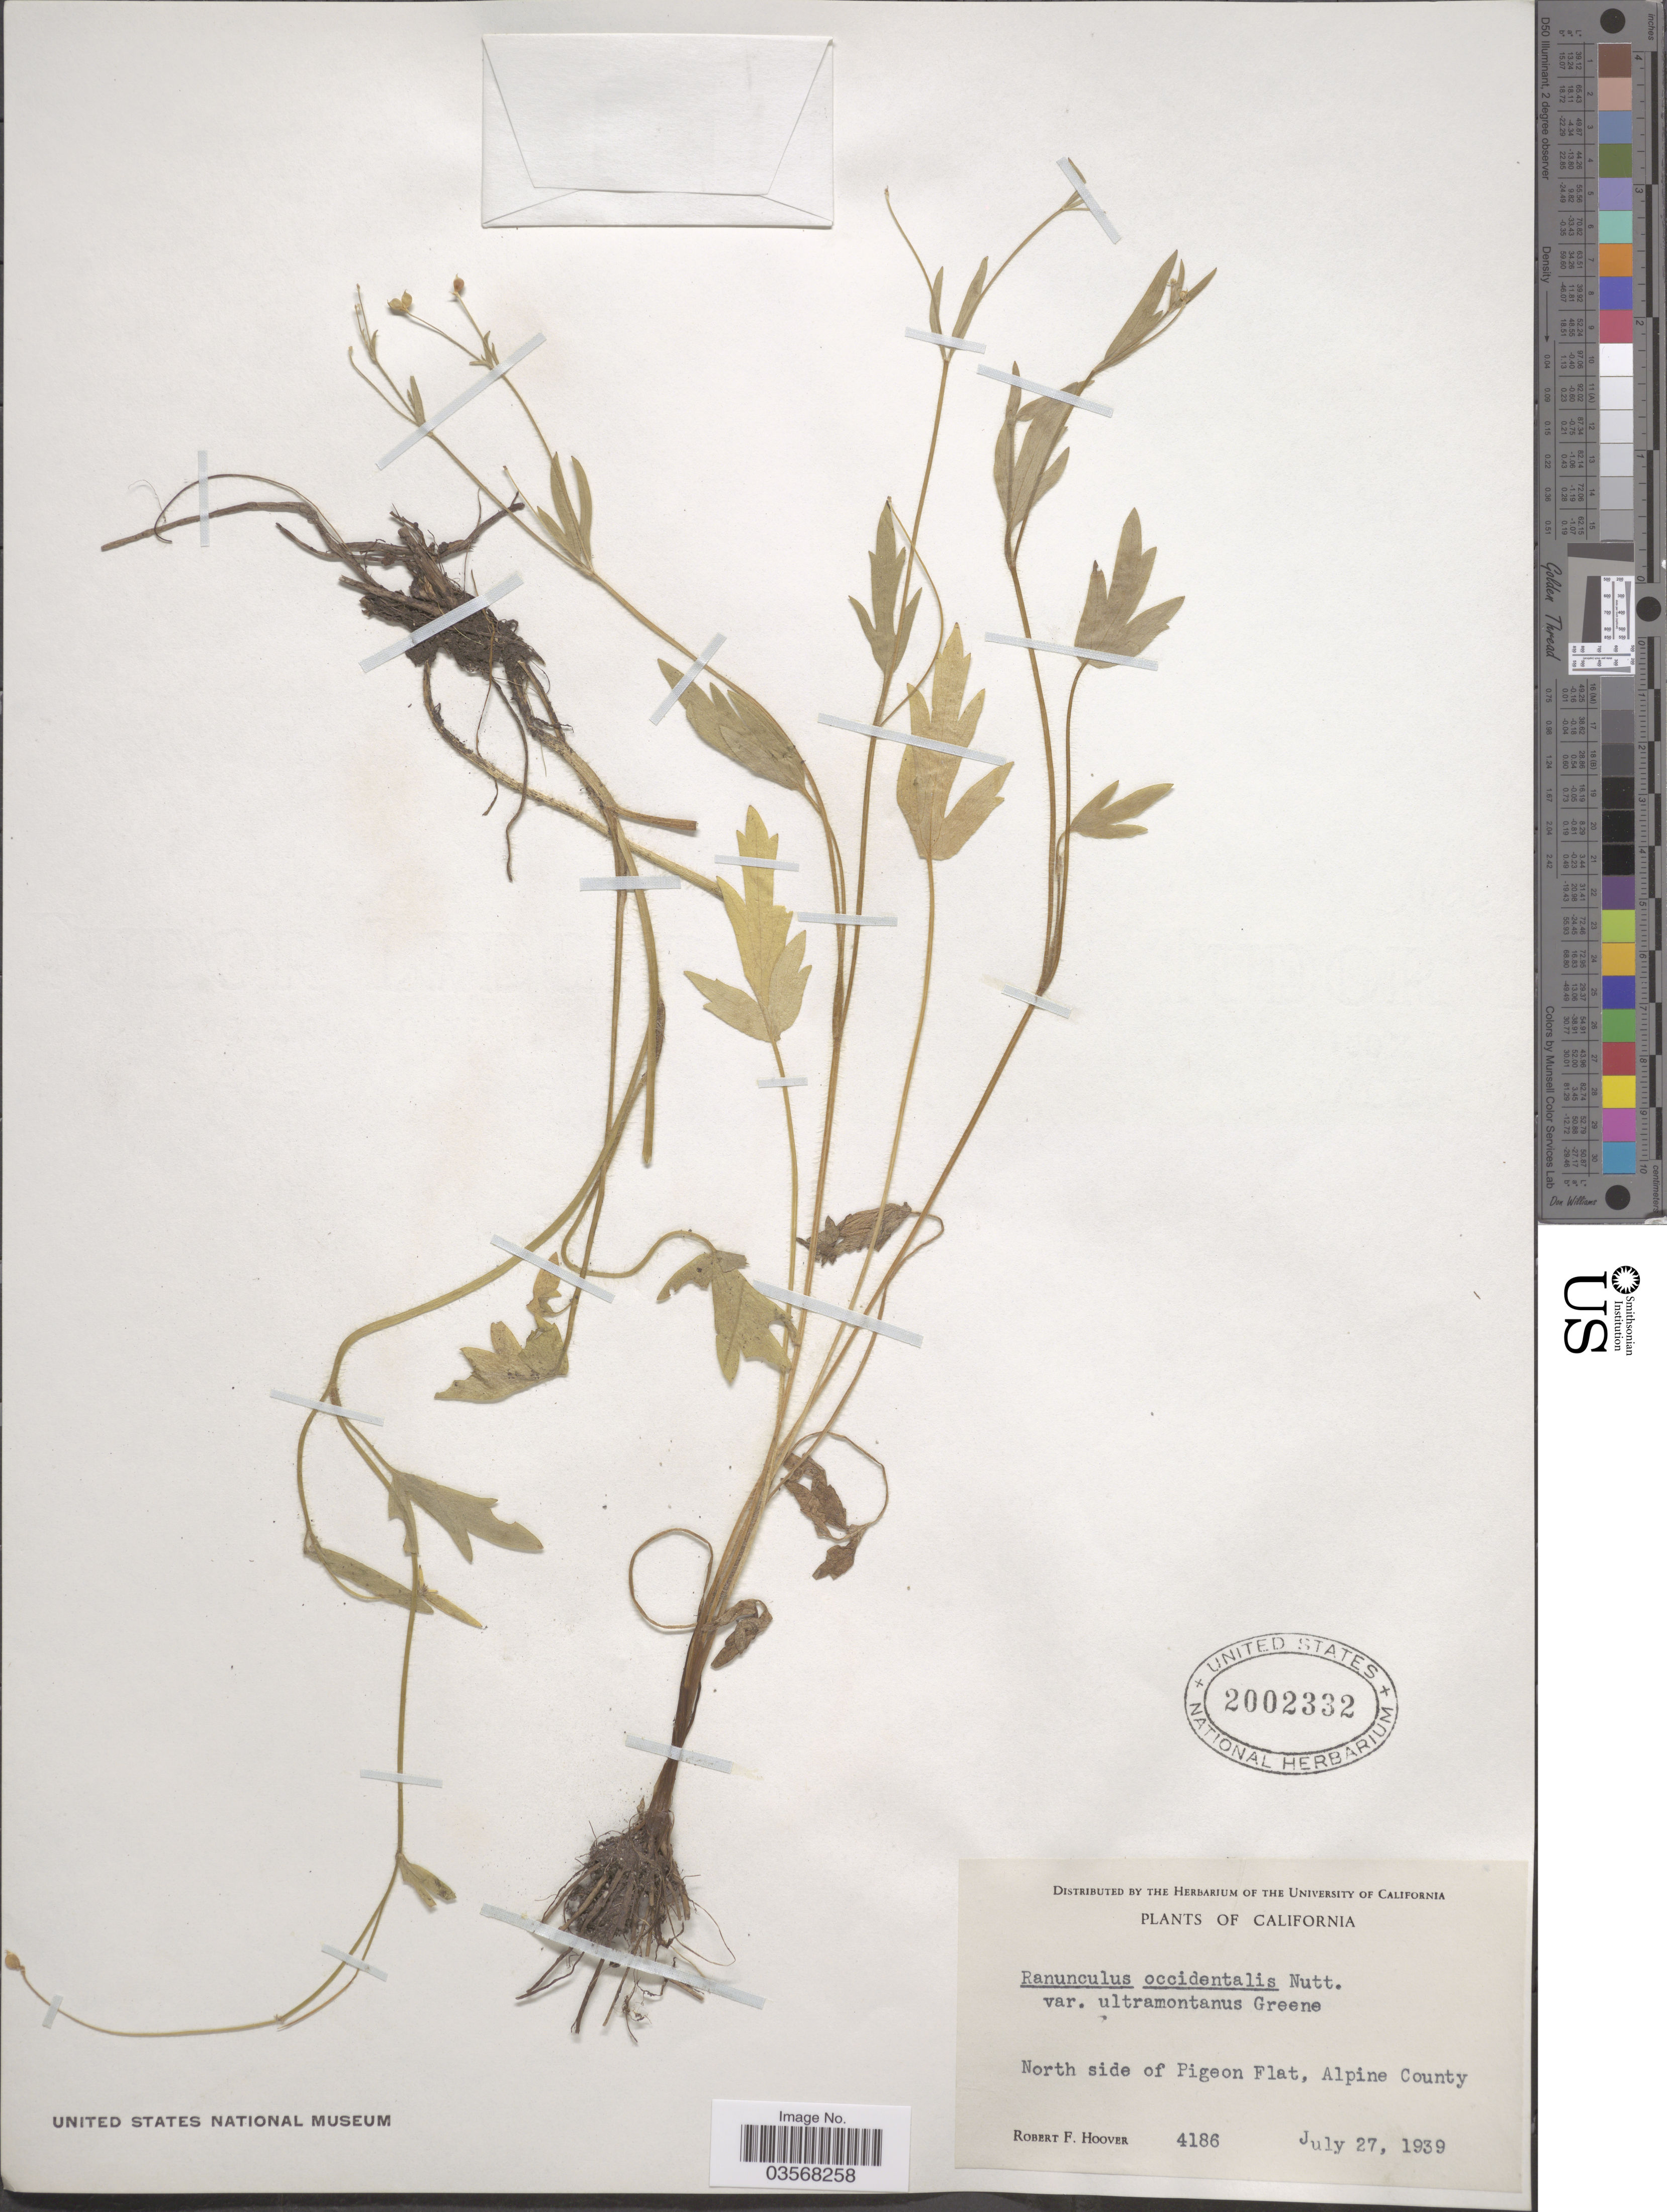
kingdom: Plantae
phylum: Tracheophyta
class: Magnoliopsida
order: Ranunculales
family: Ranunculaceae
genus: Ranunculus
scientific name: Ranunculus occidentalis var. ultramontanus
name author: Nutt.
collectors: R. F. Hoover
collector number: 4186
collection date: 1939-07-27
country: United States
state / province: California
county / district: Alpine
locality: North side of Pigeon Flat, Alpine County.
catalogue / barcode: US 2002332